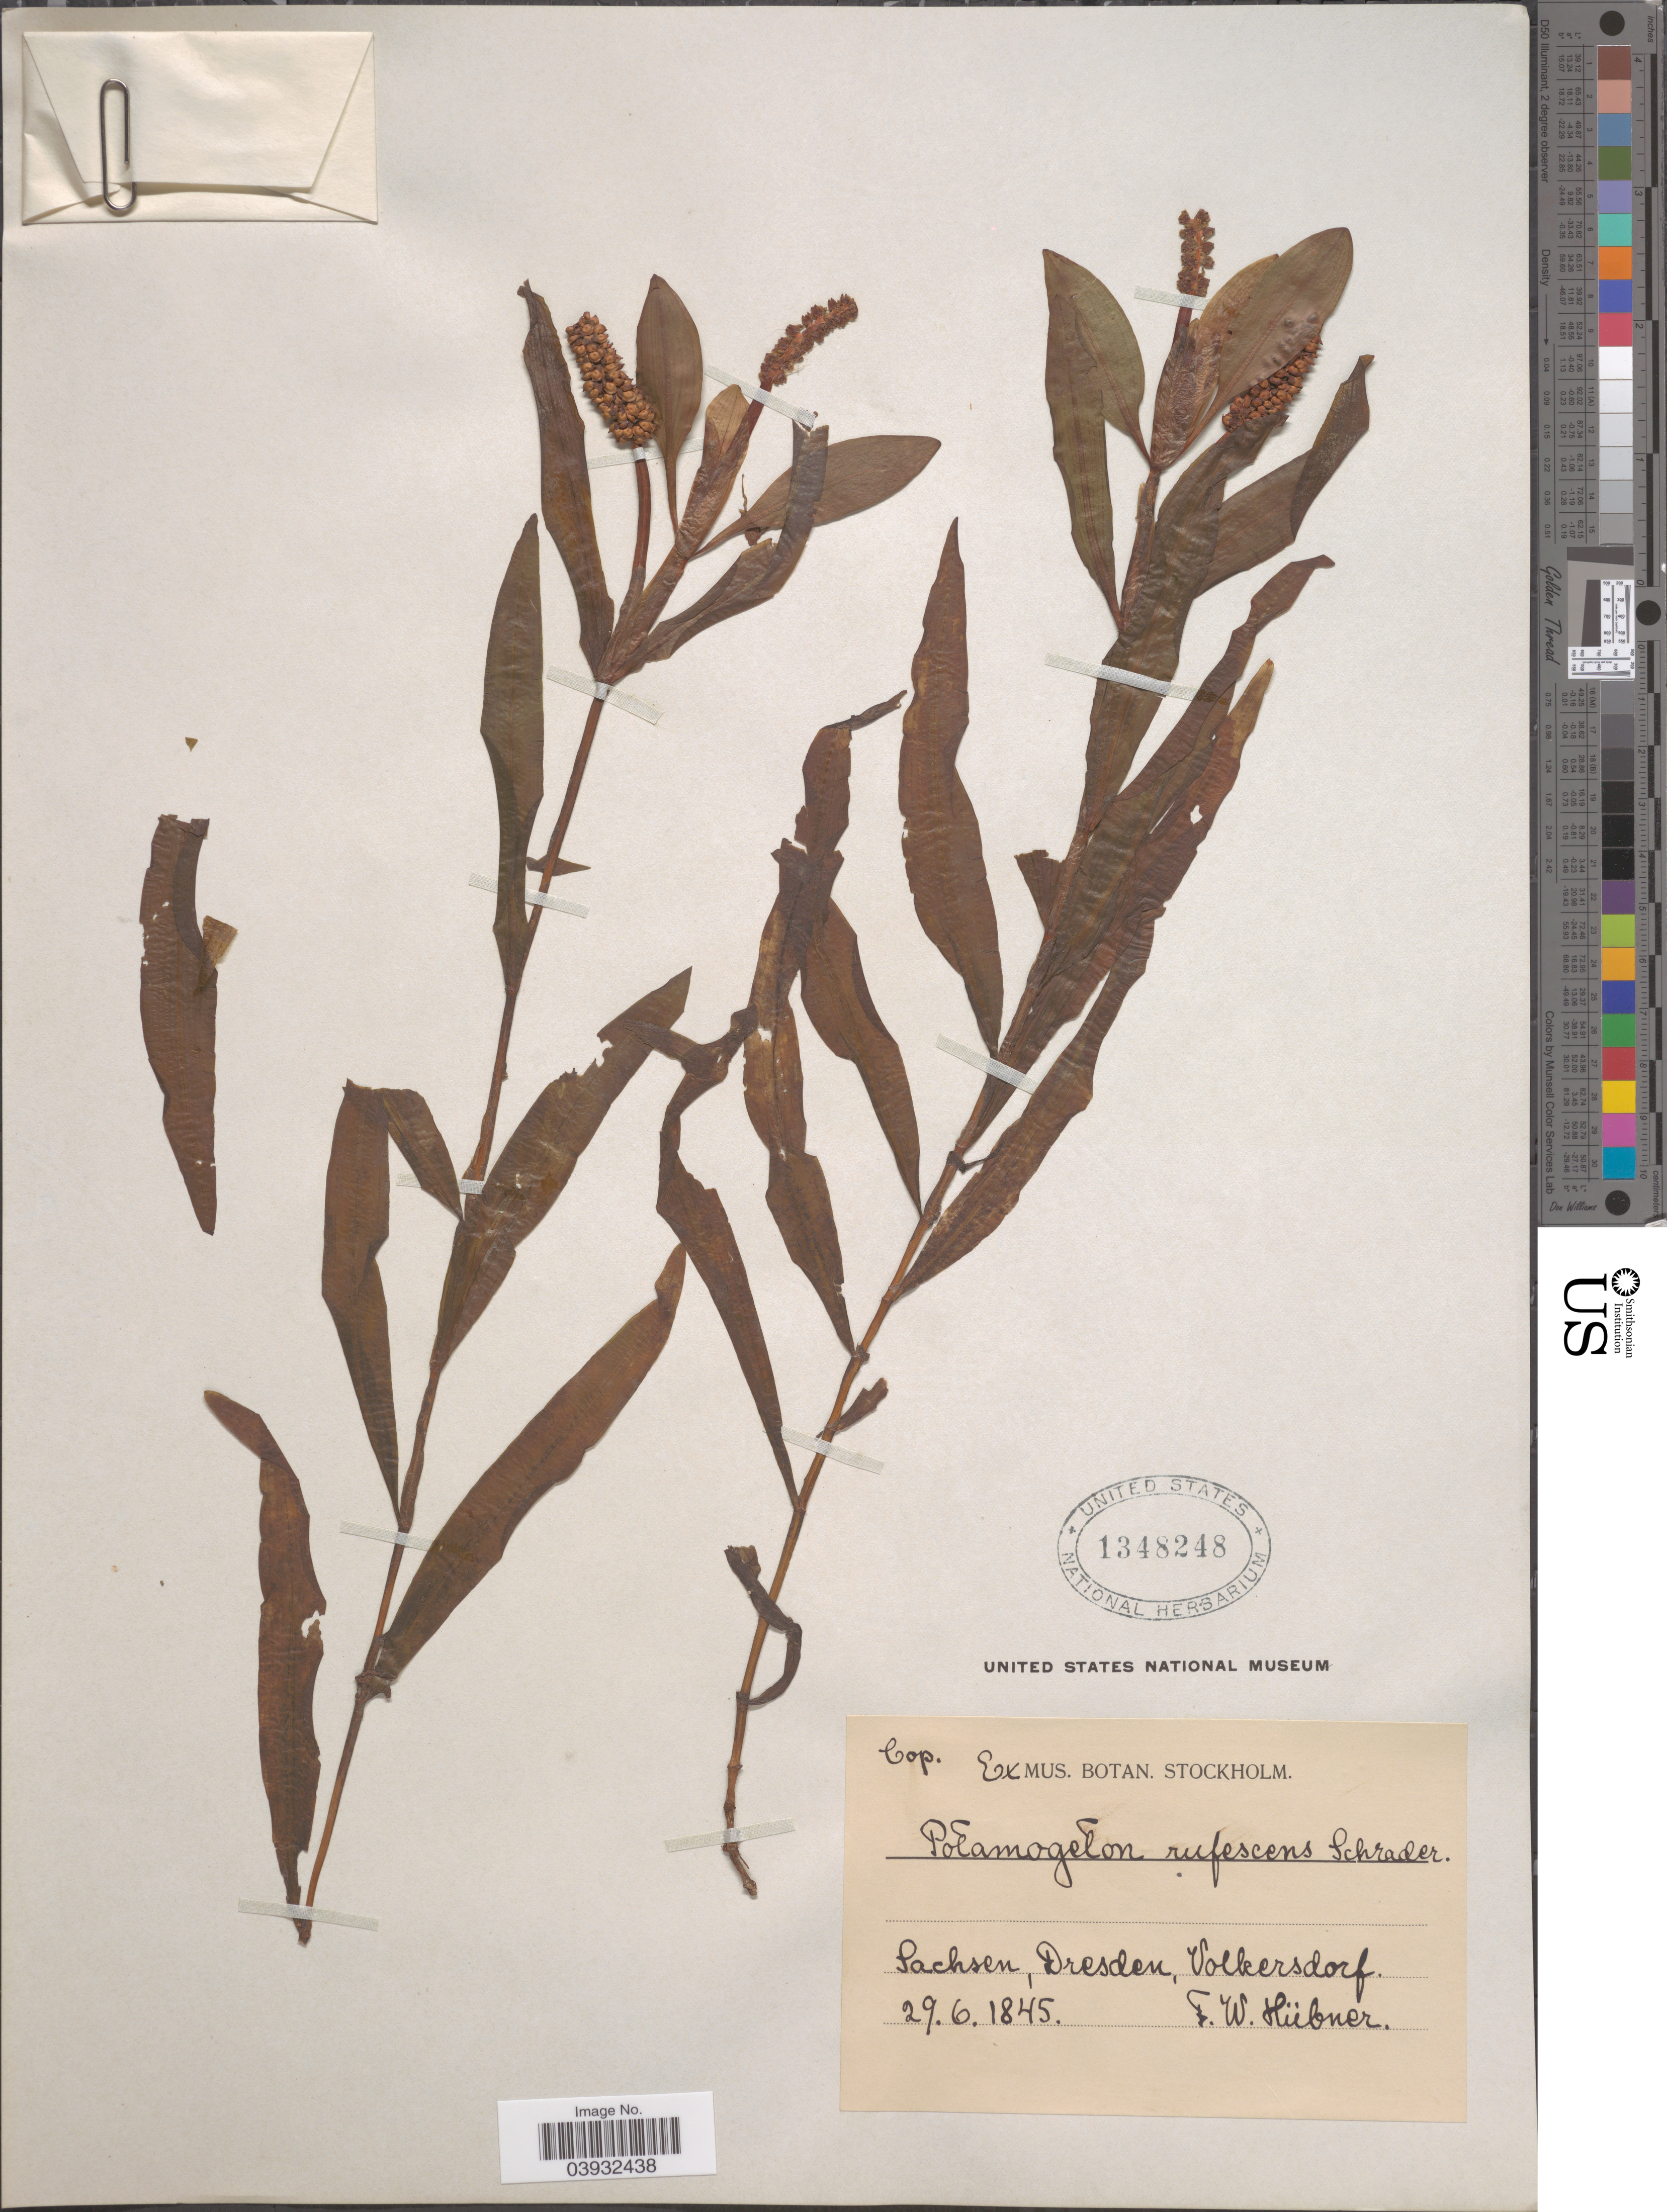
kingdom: Plantae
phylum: Tracheophyta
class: Liliopsida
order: Alismatales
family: Potamogetonaceae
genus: Potamogeton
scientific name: Potamogeton rufescens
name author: Schrad.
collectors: F. Hübner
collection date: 1845-06-29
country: Germany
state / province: Sachsen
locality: Dresden, Volkersdorf.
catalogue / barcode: US 1348248